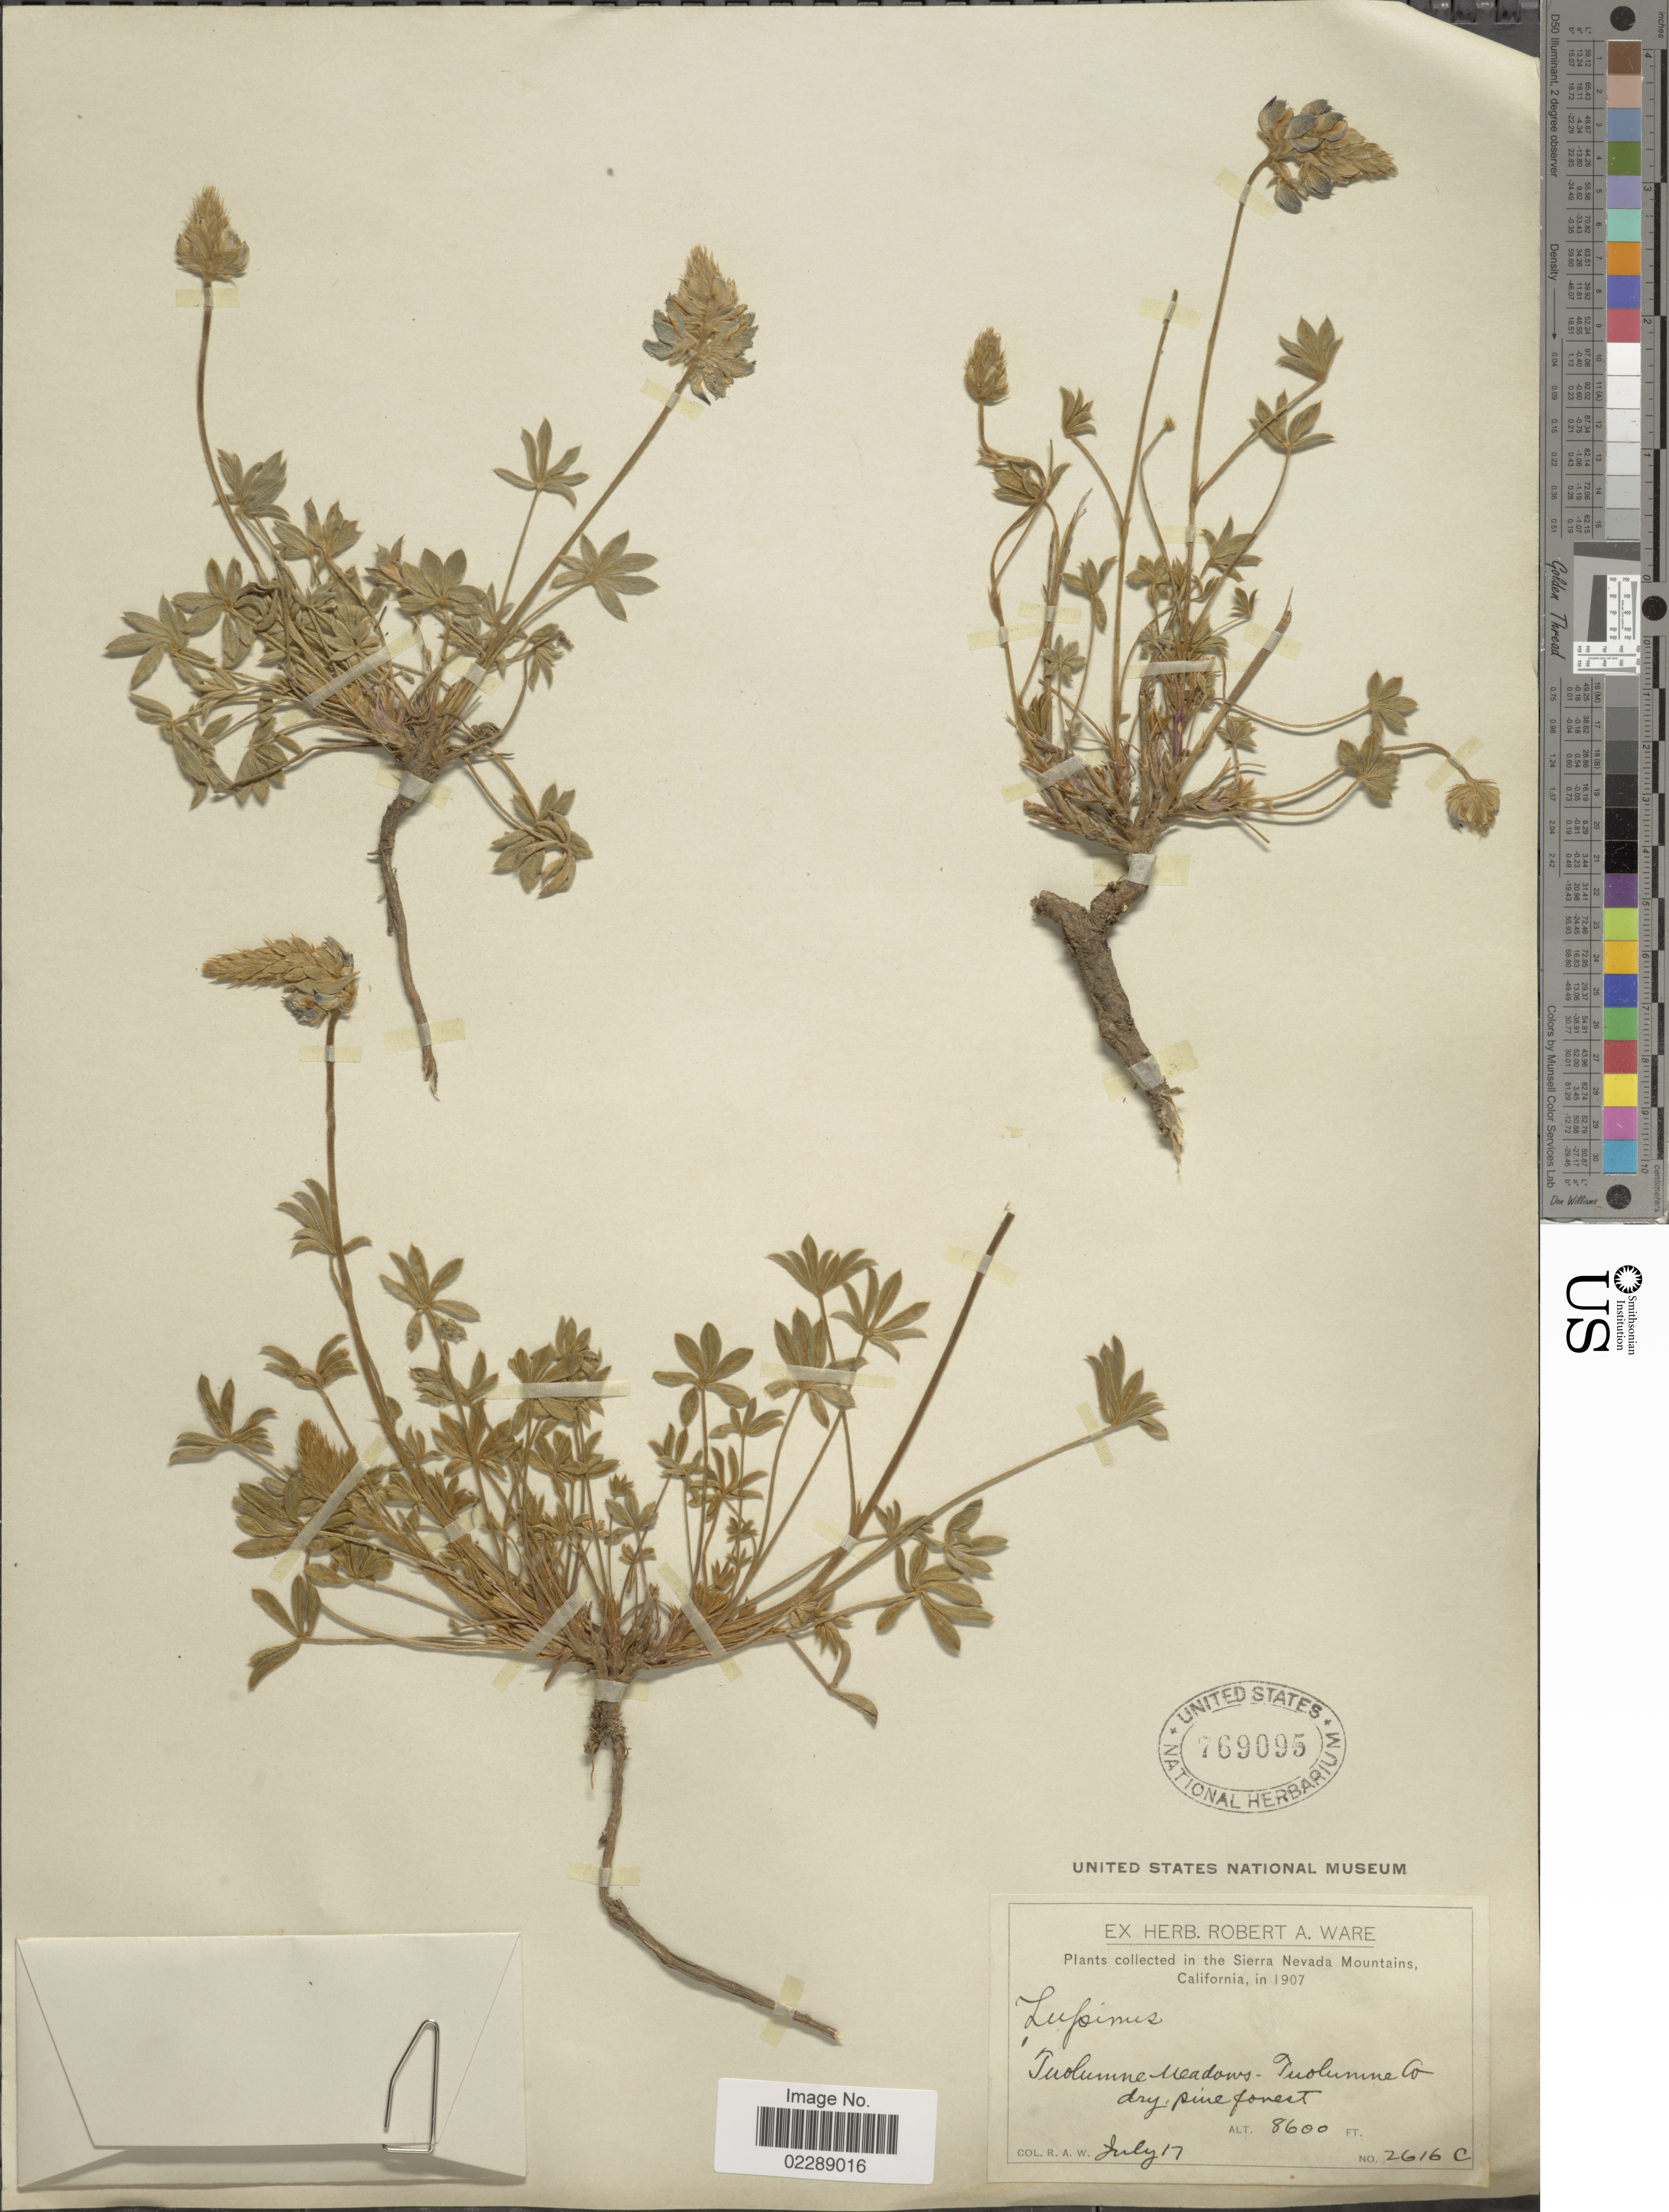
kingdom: Plantae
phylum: Tracheophyta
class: Magnoliopsida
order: Fabales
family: Fabaceae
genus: Lupinus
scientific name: Lupinus sp.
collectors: R. Ware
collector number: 2616C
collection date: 1907-07-17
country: United States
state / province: California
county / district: Tuolumne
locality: In the Sierra Nevada Mountains, California, Tuolumne Meadows, Tualumne Co.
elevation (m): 2621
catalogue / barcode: US 769095